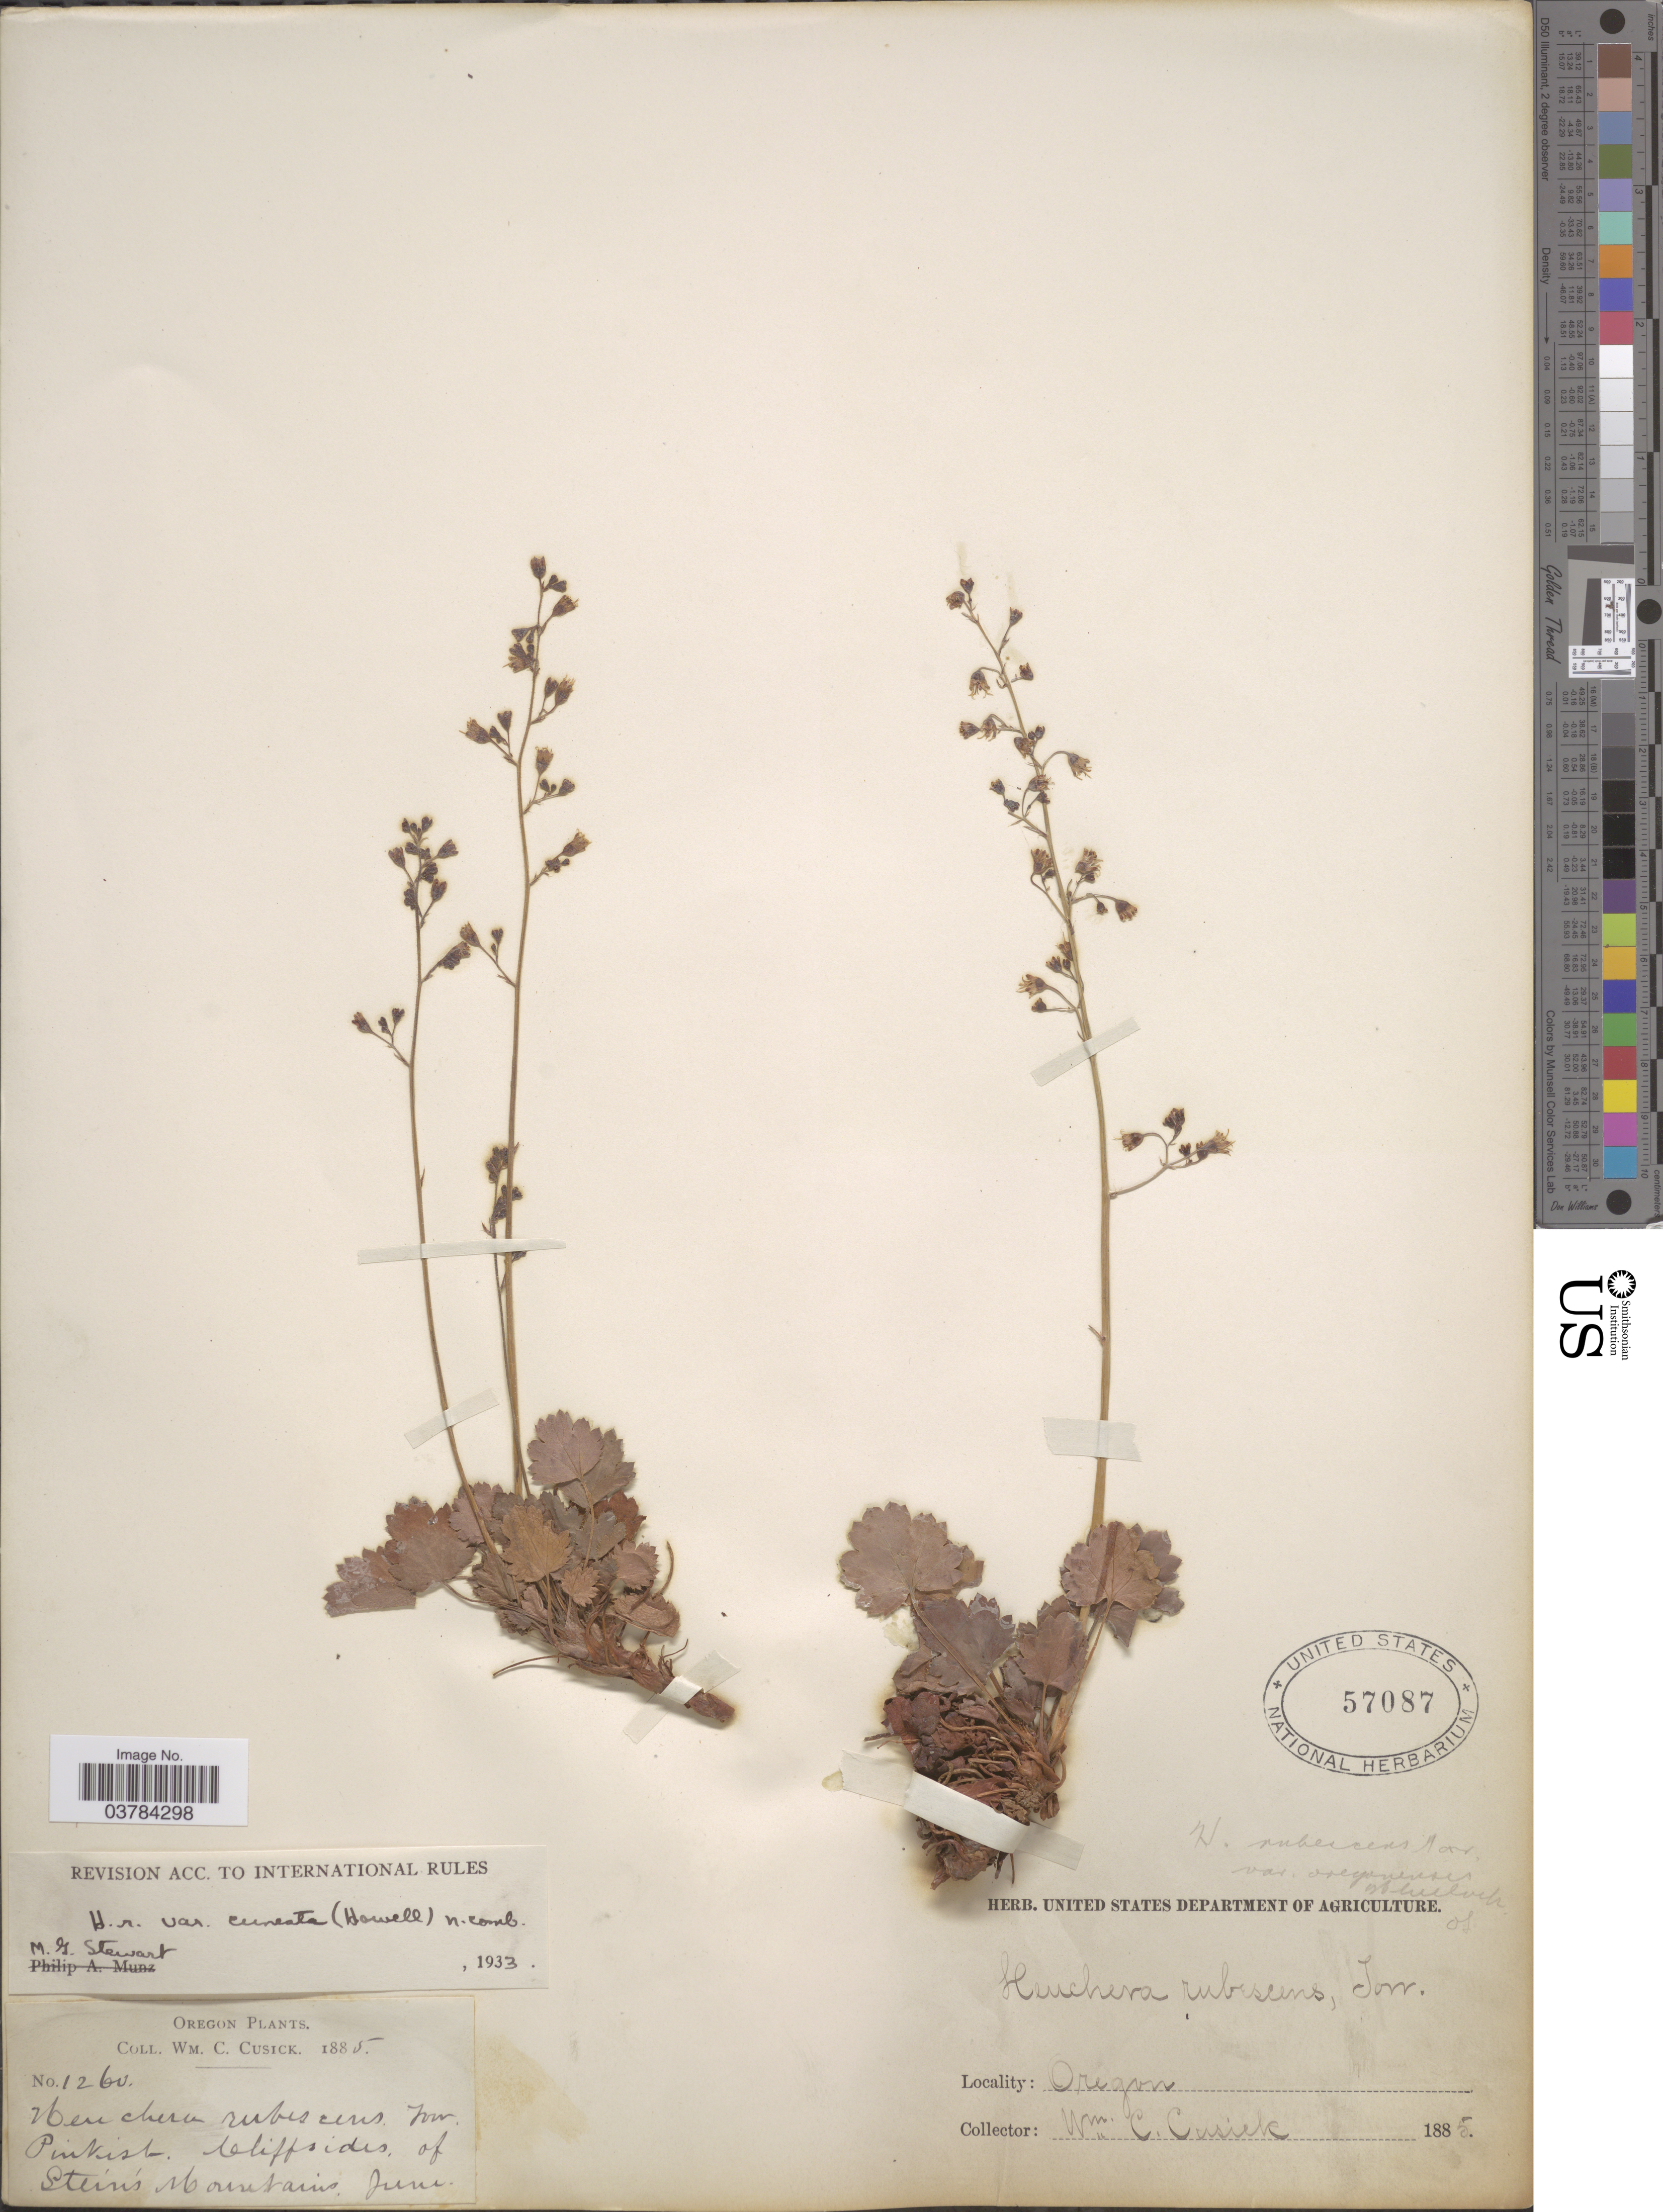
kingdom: Plantae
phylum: Tracheophyta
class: Magnoliopsida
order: Saxifragales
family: Saxifragaceae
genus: Heuchera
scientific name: Heuchera rubescens var. cuneata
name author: M.G. Stewart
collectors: W. C. Cusick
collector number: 1260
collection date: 1885-06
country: United States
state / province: Oregon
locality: Cliffsides of Stern's Mountains.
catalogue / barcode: US 57087